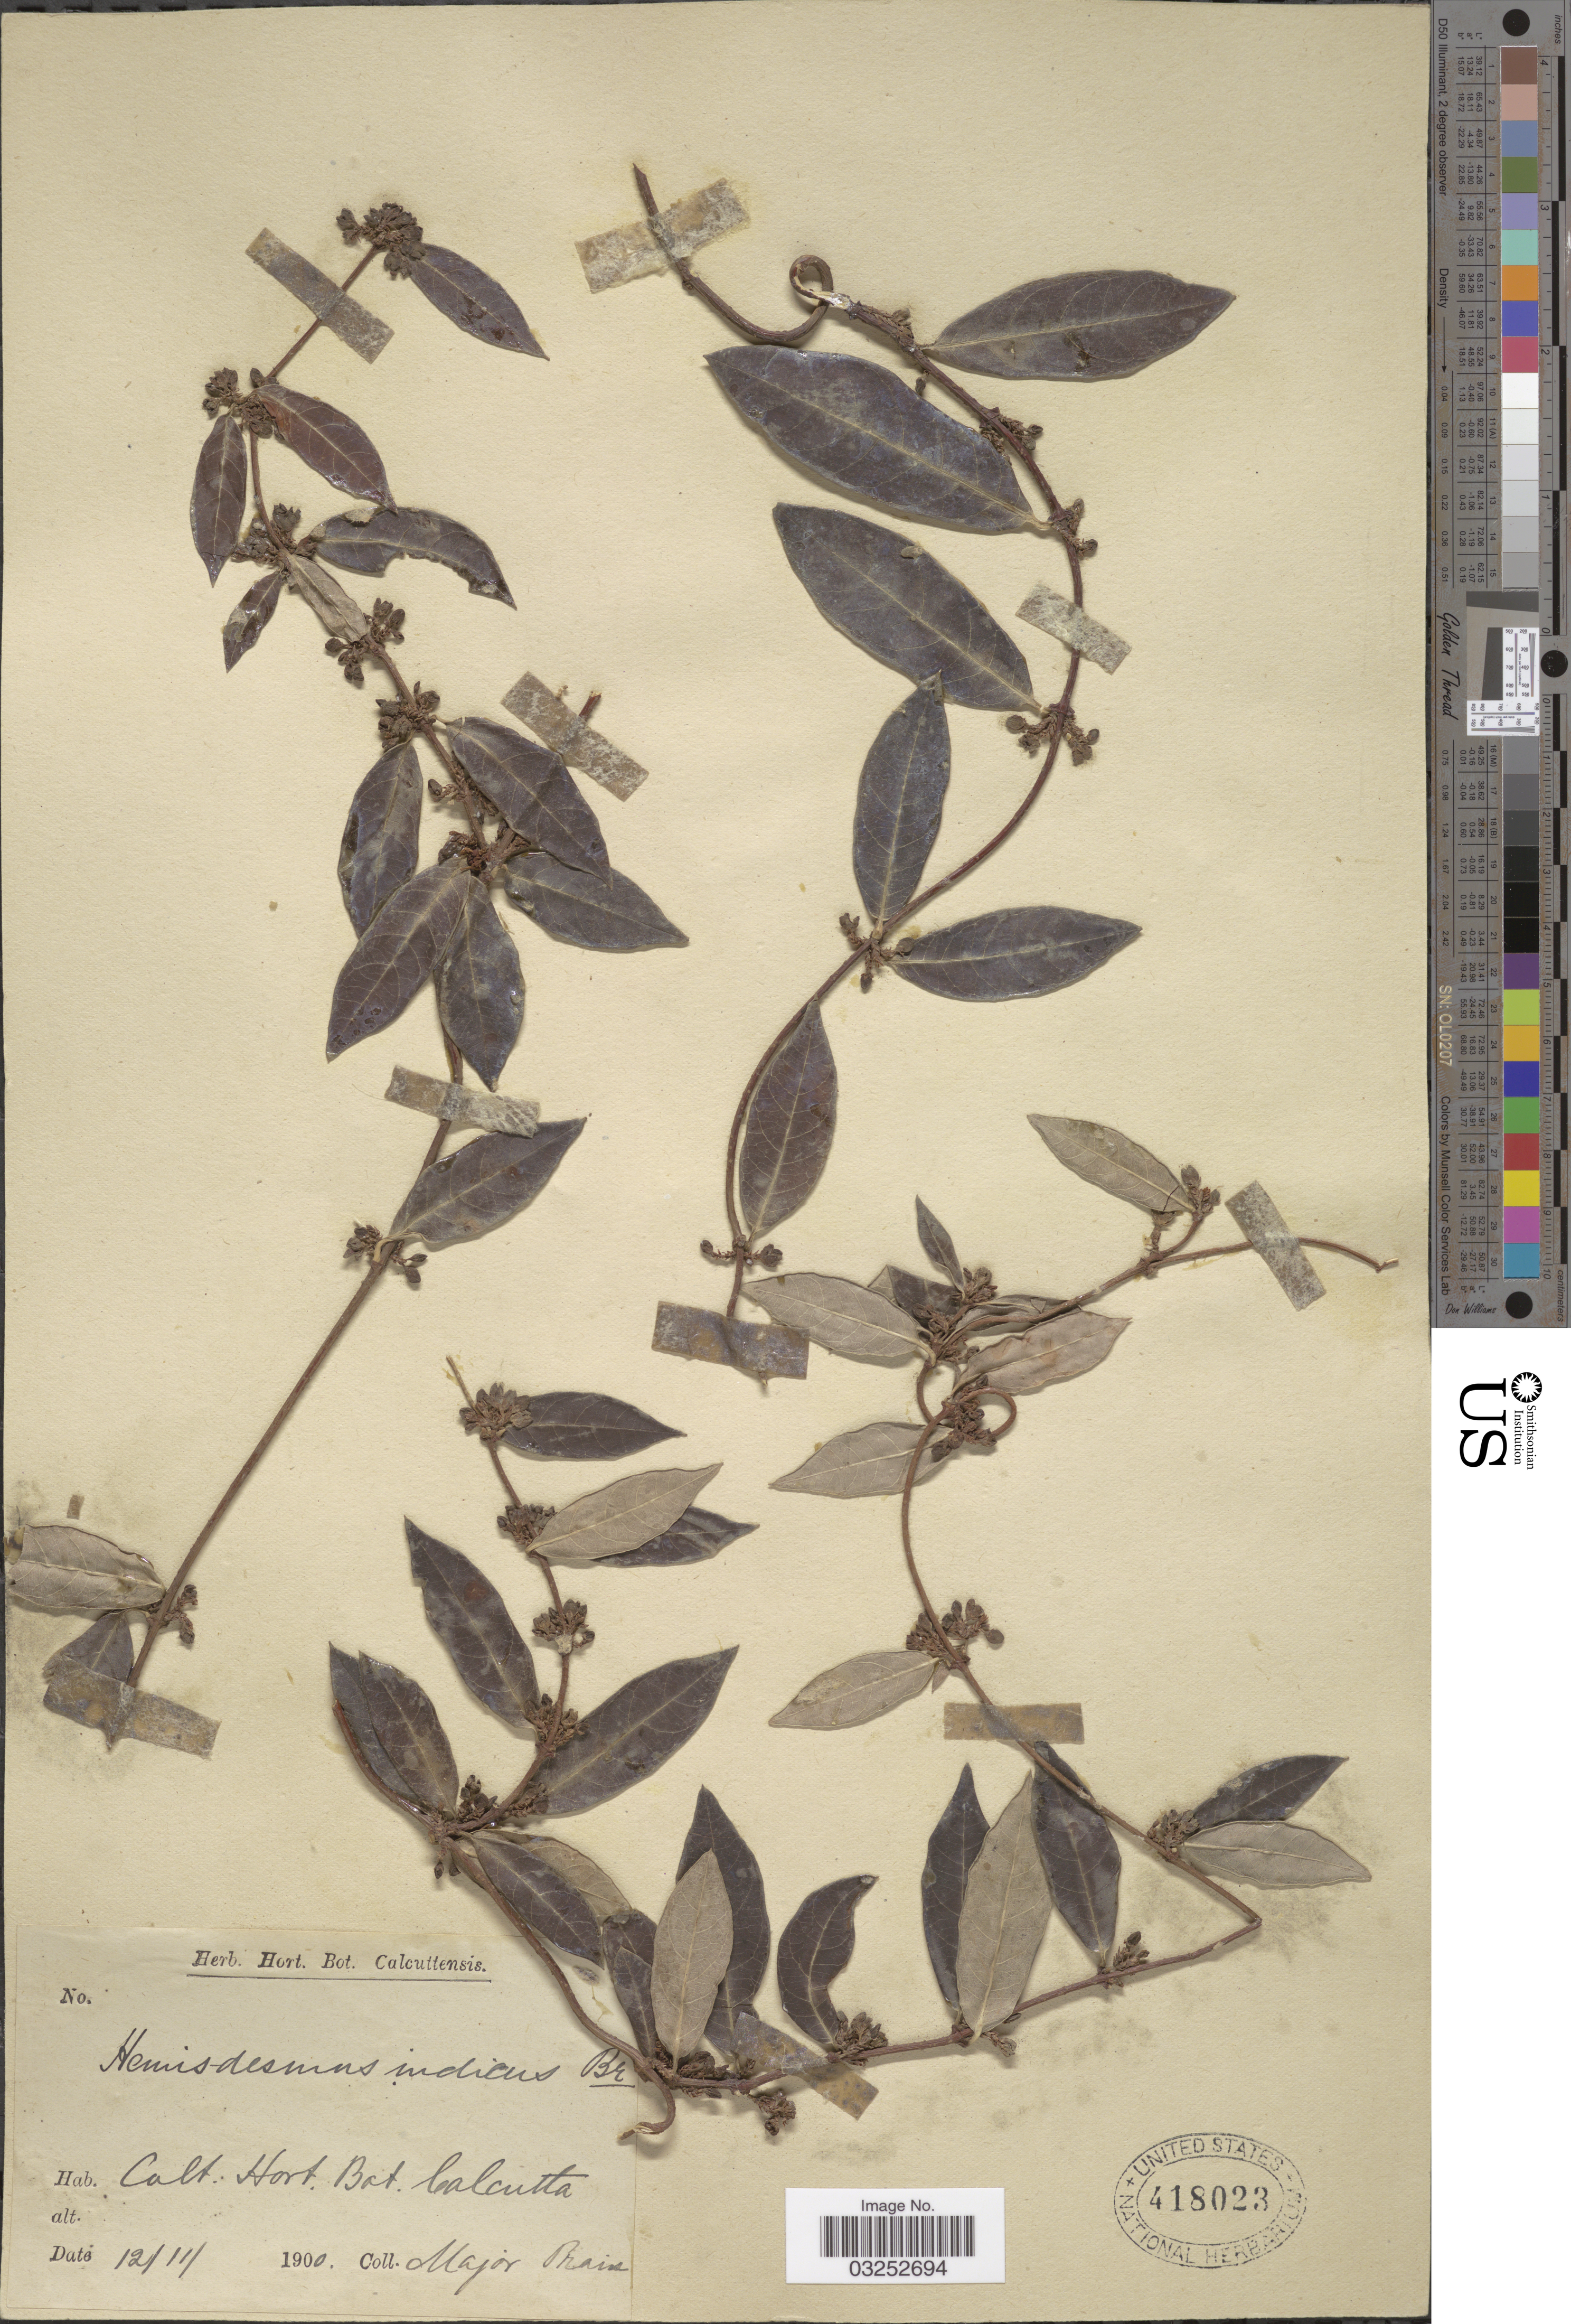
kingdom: Plantae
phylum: Tracheophyta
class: Magnoliopsida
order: Gentianales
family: Apocynaceae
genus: Hemidesmus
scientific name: Hemidesmus indicus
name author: (L.) R. Br. ex Schult.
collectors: -- Prain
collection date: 1900-11-12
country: India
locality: Cult. Hort. Bot. Calcutta.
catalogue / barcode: US 418023